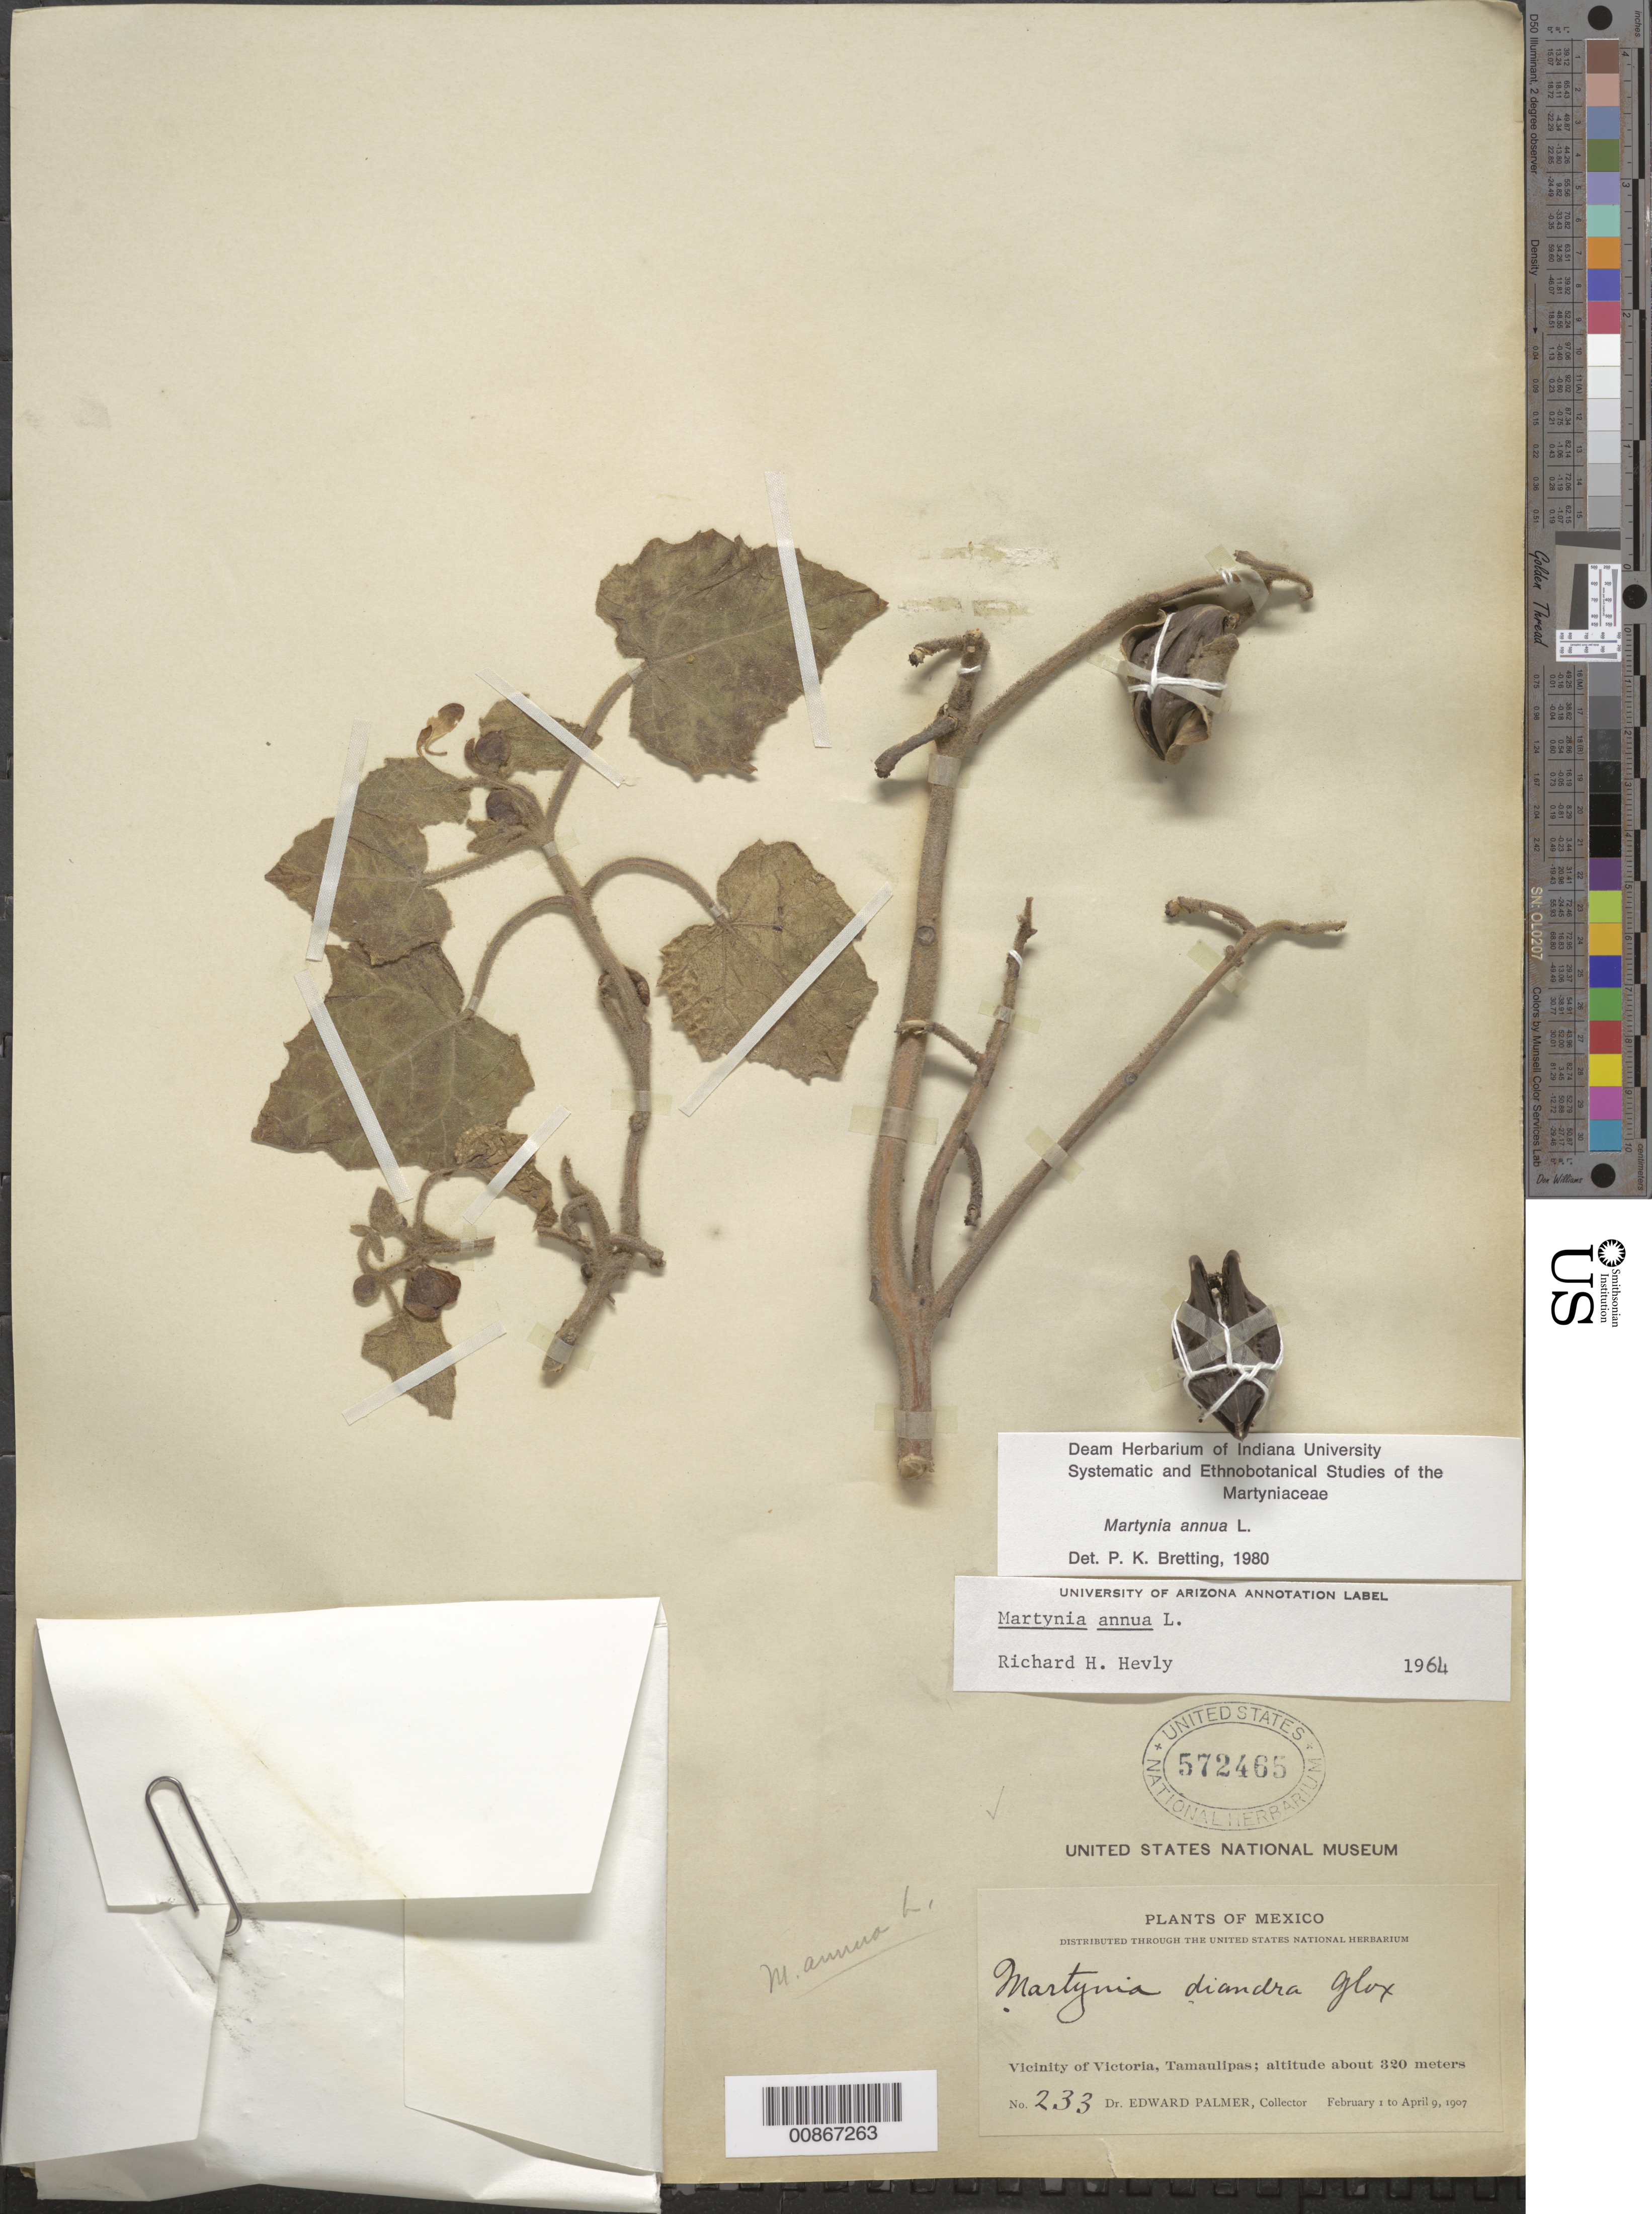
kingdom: Plantae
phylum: Tracheophyta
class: Magnoliopsida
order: Lamiales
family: Martyniaceae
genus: Martynia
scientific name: Martynia annua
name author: L.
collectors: E. Palmer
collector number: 233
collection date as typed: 01 Feb 1907 to 09 Apr 1907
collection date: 1907-02-01/1907-04-09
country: Mexico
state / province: Tamaulipas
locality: Vicinity of Victoria.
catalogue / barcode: US 572465